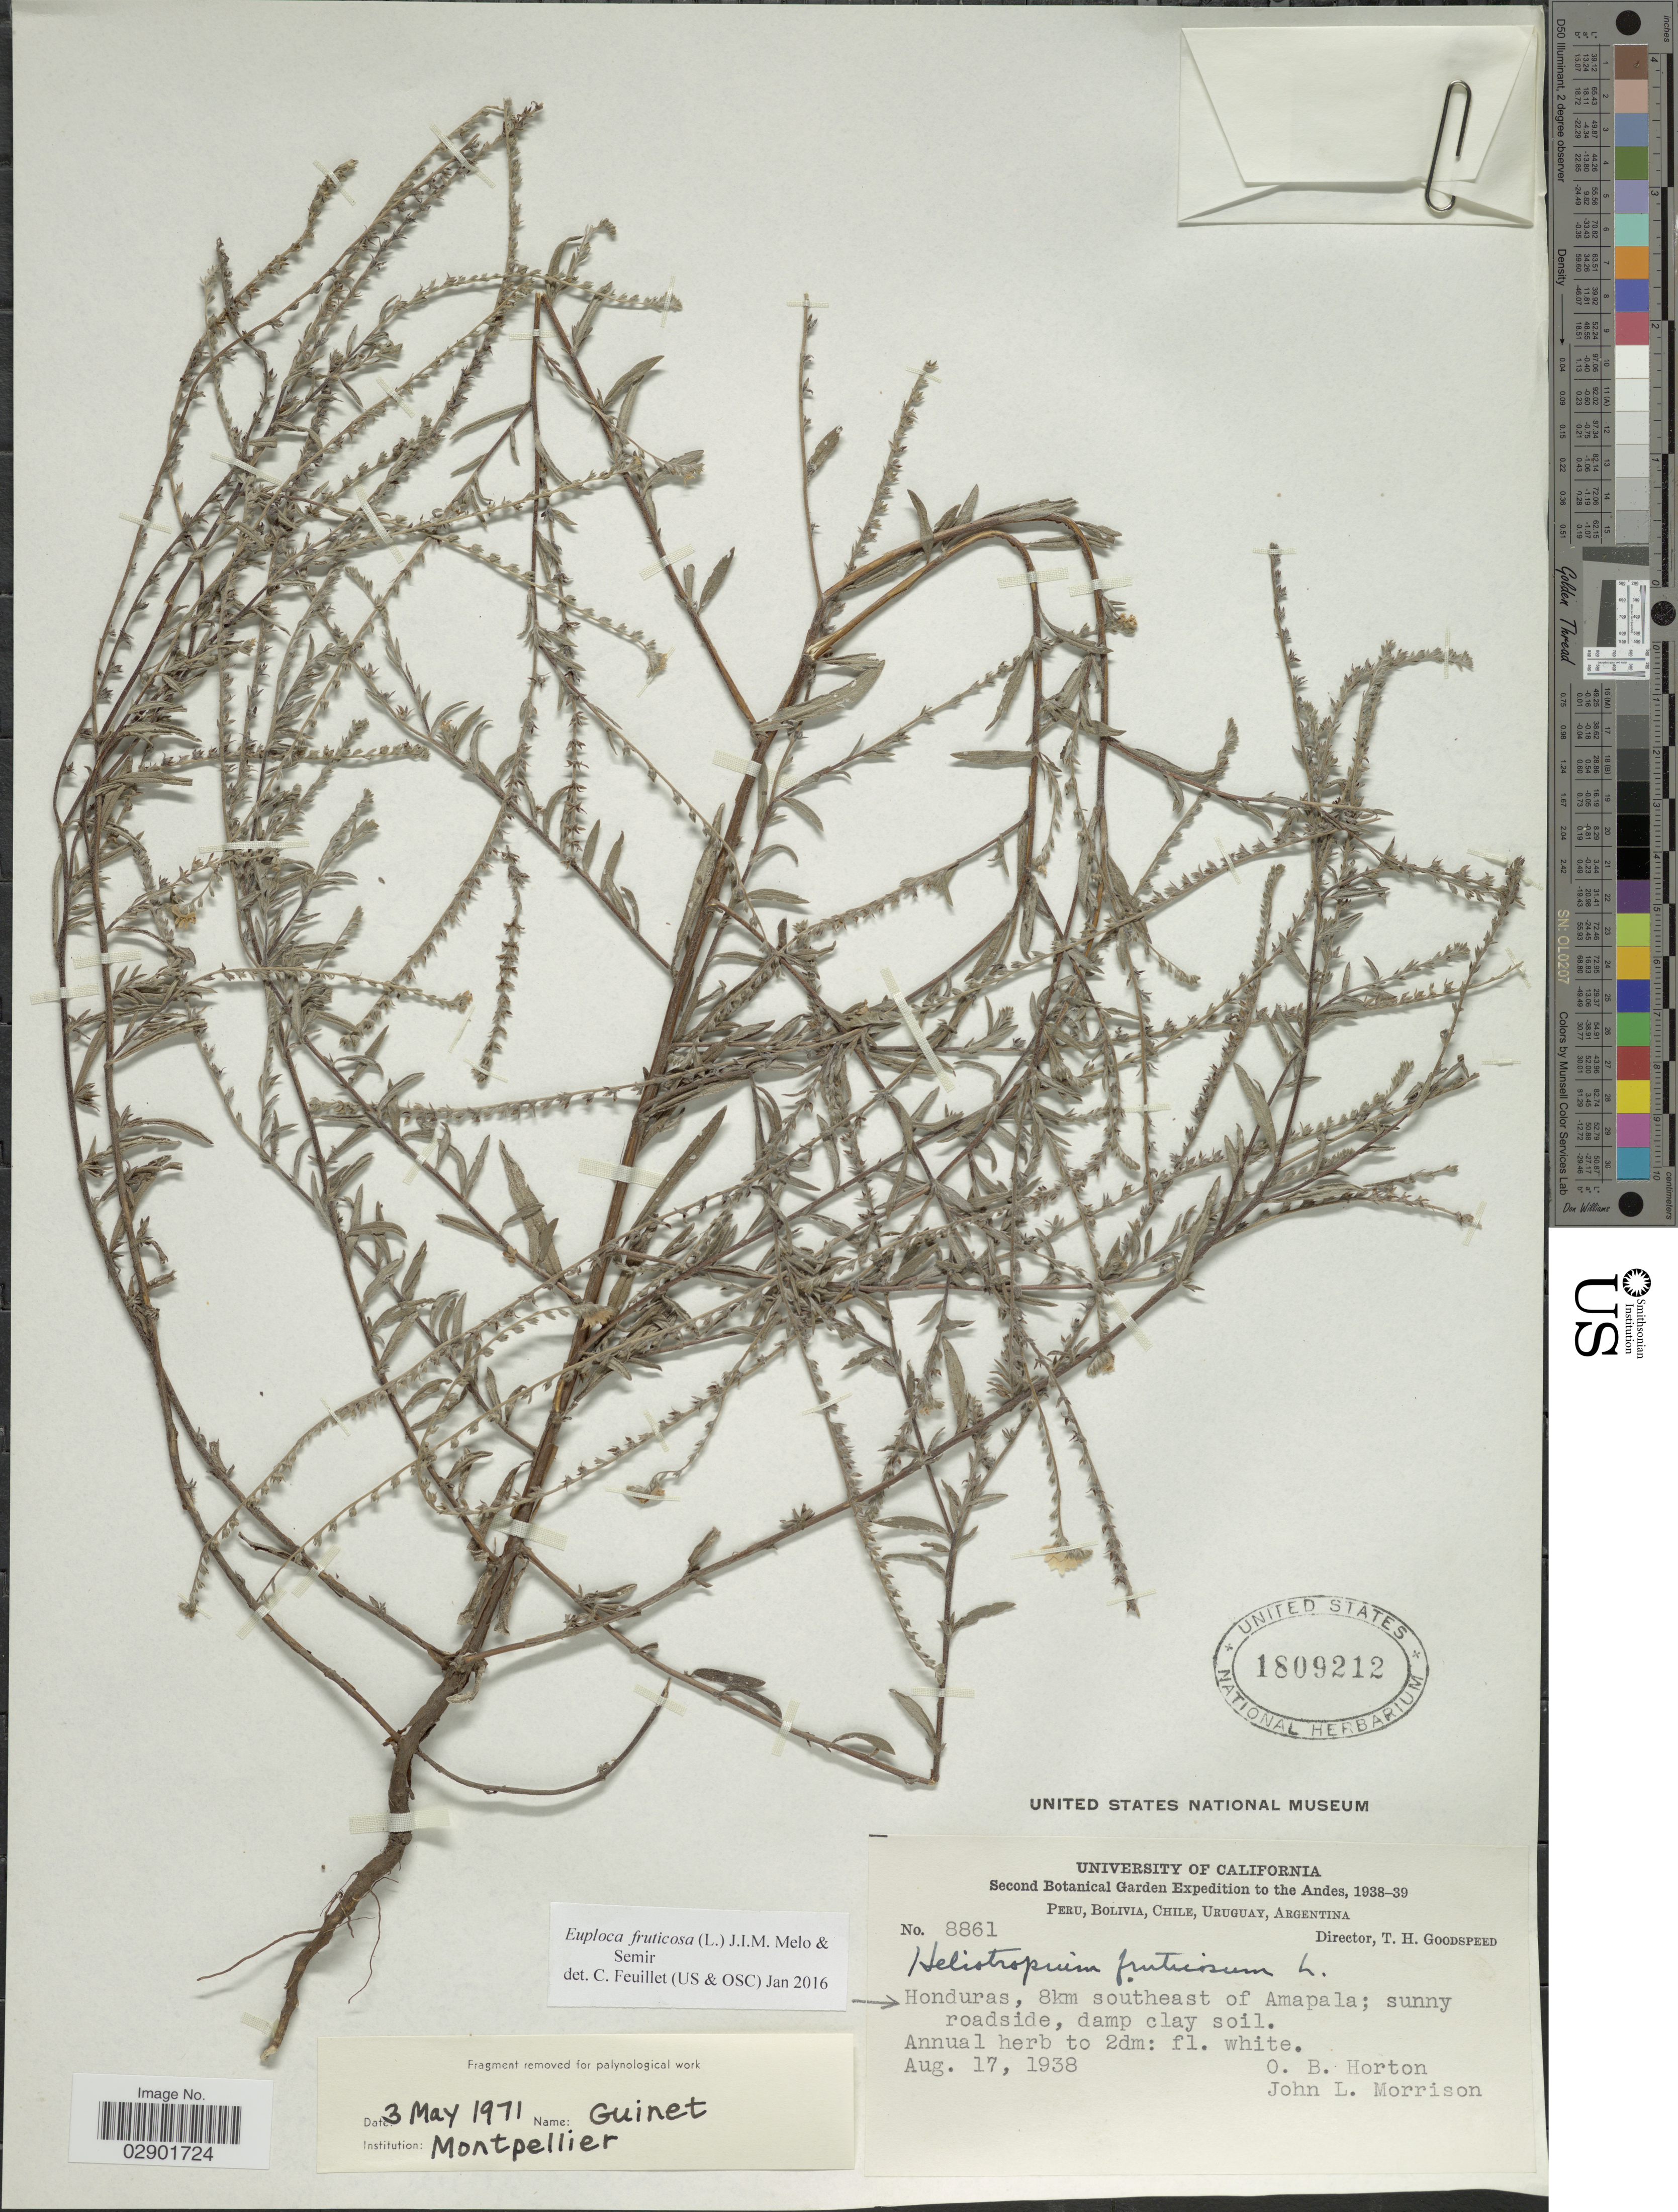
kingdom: Plantae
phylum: Tracheophyta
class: Magnoliopsida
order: Boraginales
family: Heliotropiaceae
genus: Euploca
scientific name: Euploca fruticosa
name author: (L.) J.I.M. Melo & Semir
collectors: O. B. Horton & J. Morrison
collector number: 8861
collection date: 1938-08-17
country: Honduras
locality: The Andes. Honduras, 8 km southeast of Amapala; sunny roadside, damp clay soil.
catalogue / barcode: US 1809212